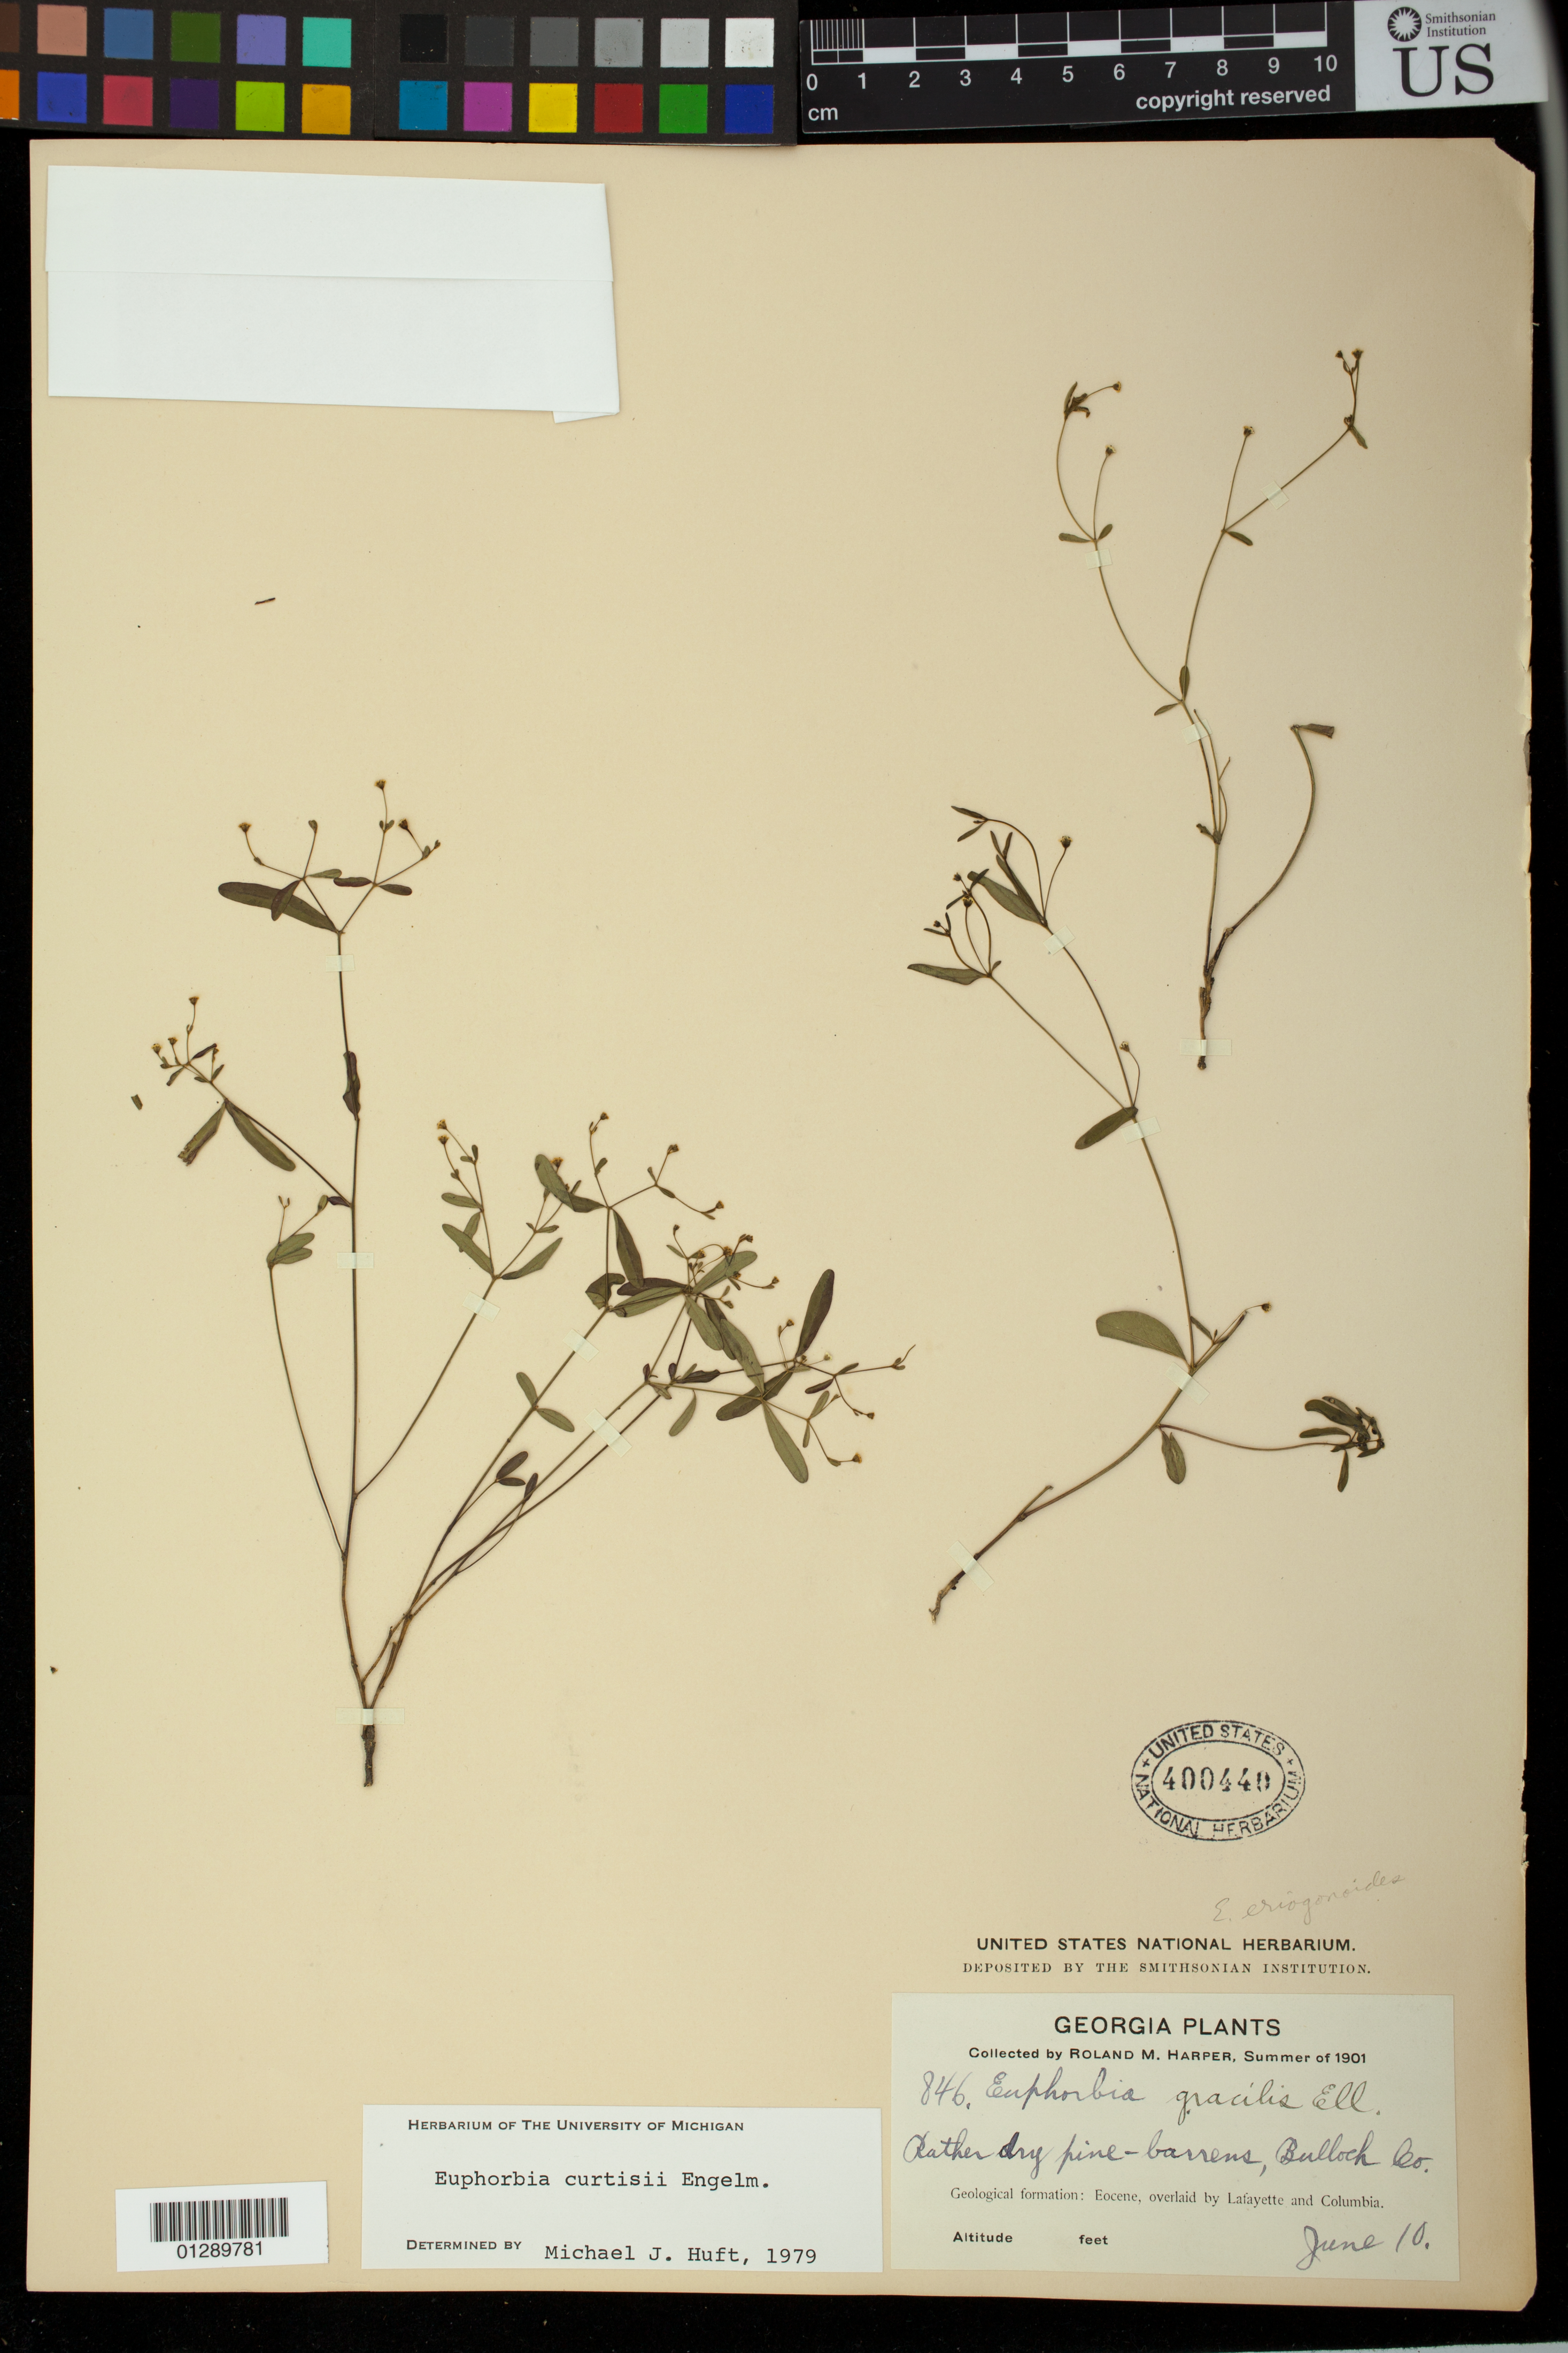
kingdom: Plantae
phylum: Tracheophyta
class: Magnoliopsida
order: Malpighiales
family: Euphorbiaceae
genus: Euphorbia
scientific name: Euphorbia curtisii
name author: Engelm.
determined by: Huft, M. J.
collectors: R. M. Harper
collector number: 846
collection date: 1901-06-10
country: United States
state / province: Georgia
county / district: Bulloch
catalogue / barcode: US 400440